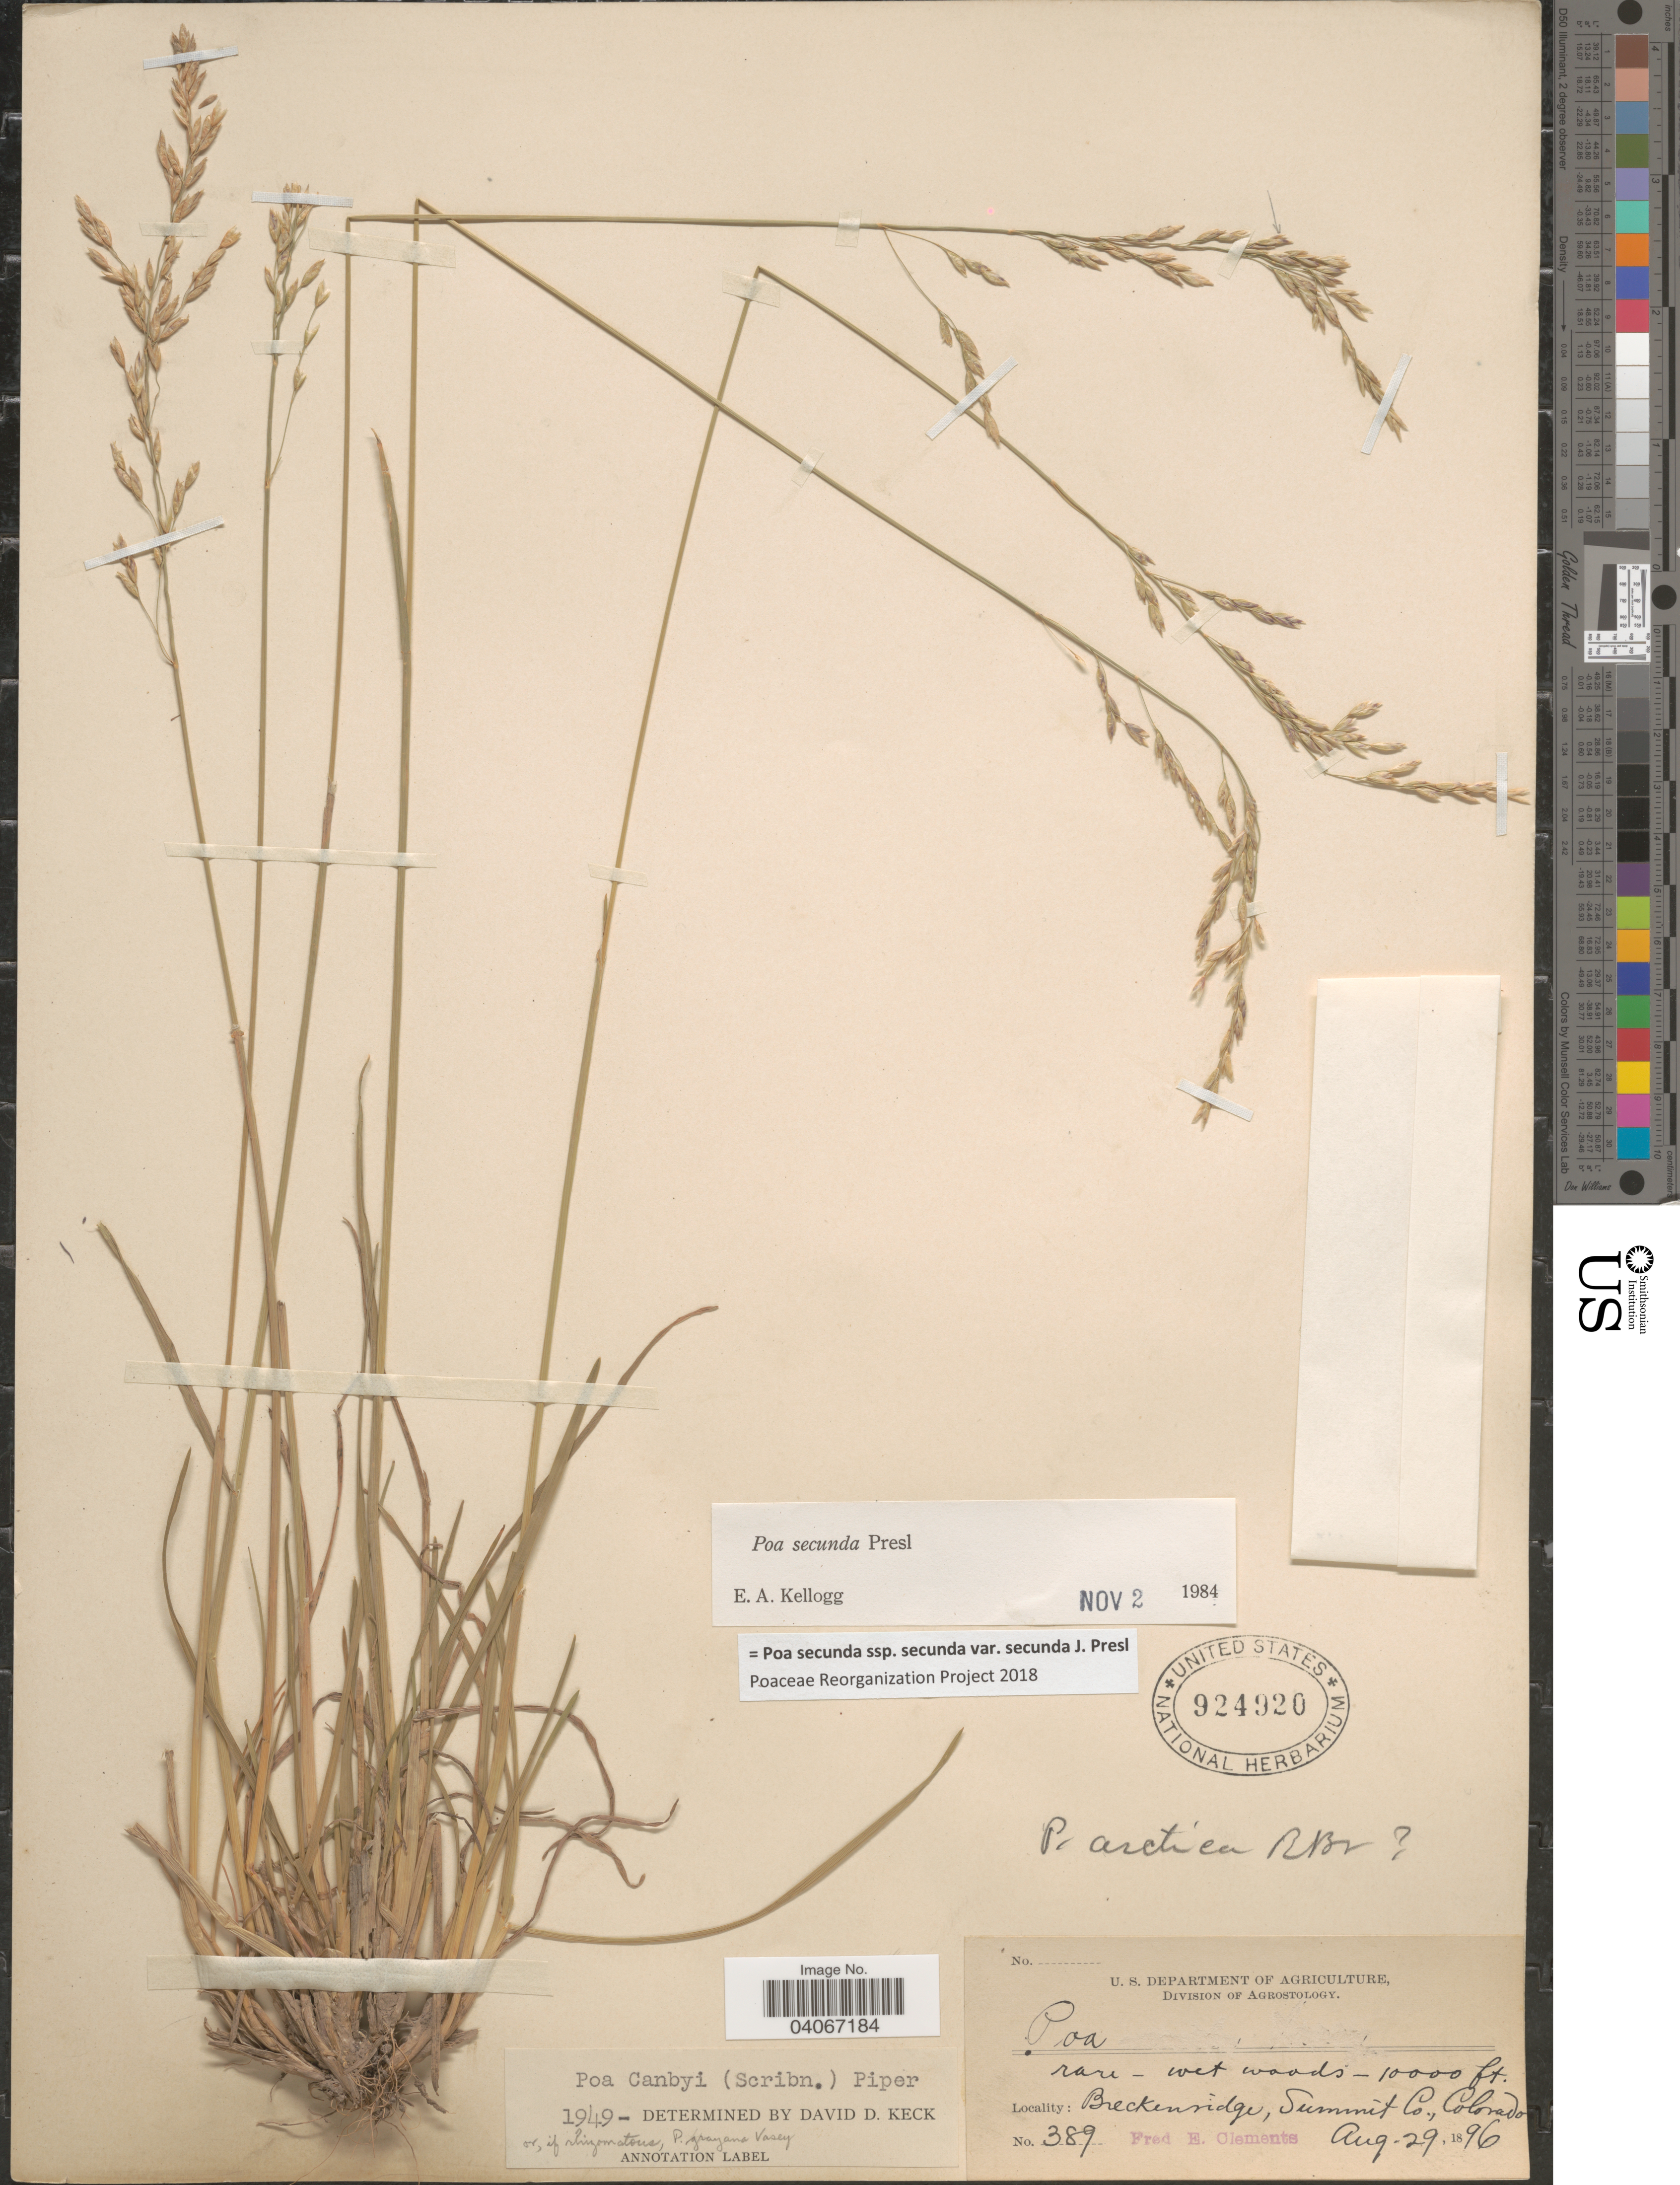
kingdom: Plantae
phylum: Tracheophyta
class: Liliopsida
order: Poales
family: Poaceae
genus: Poa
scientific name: Poa secunda subsp. secunda var. secunda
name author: J. Presl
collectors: F. E. Clements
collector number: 389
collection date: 1896-08-29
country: United States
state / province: Colorado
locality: Breckenridge, Summit Co.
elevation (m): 3048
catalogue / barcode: US 924920